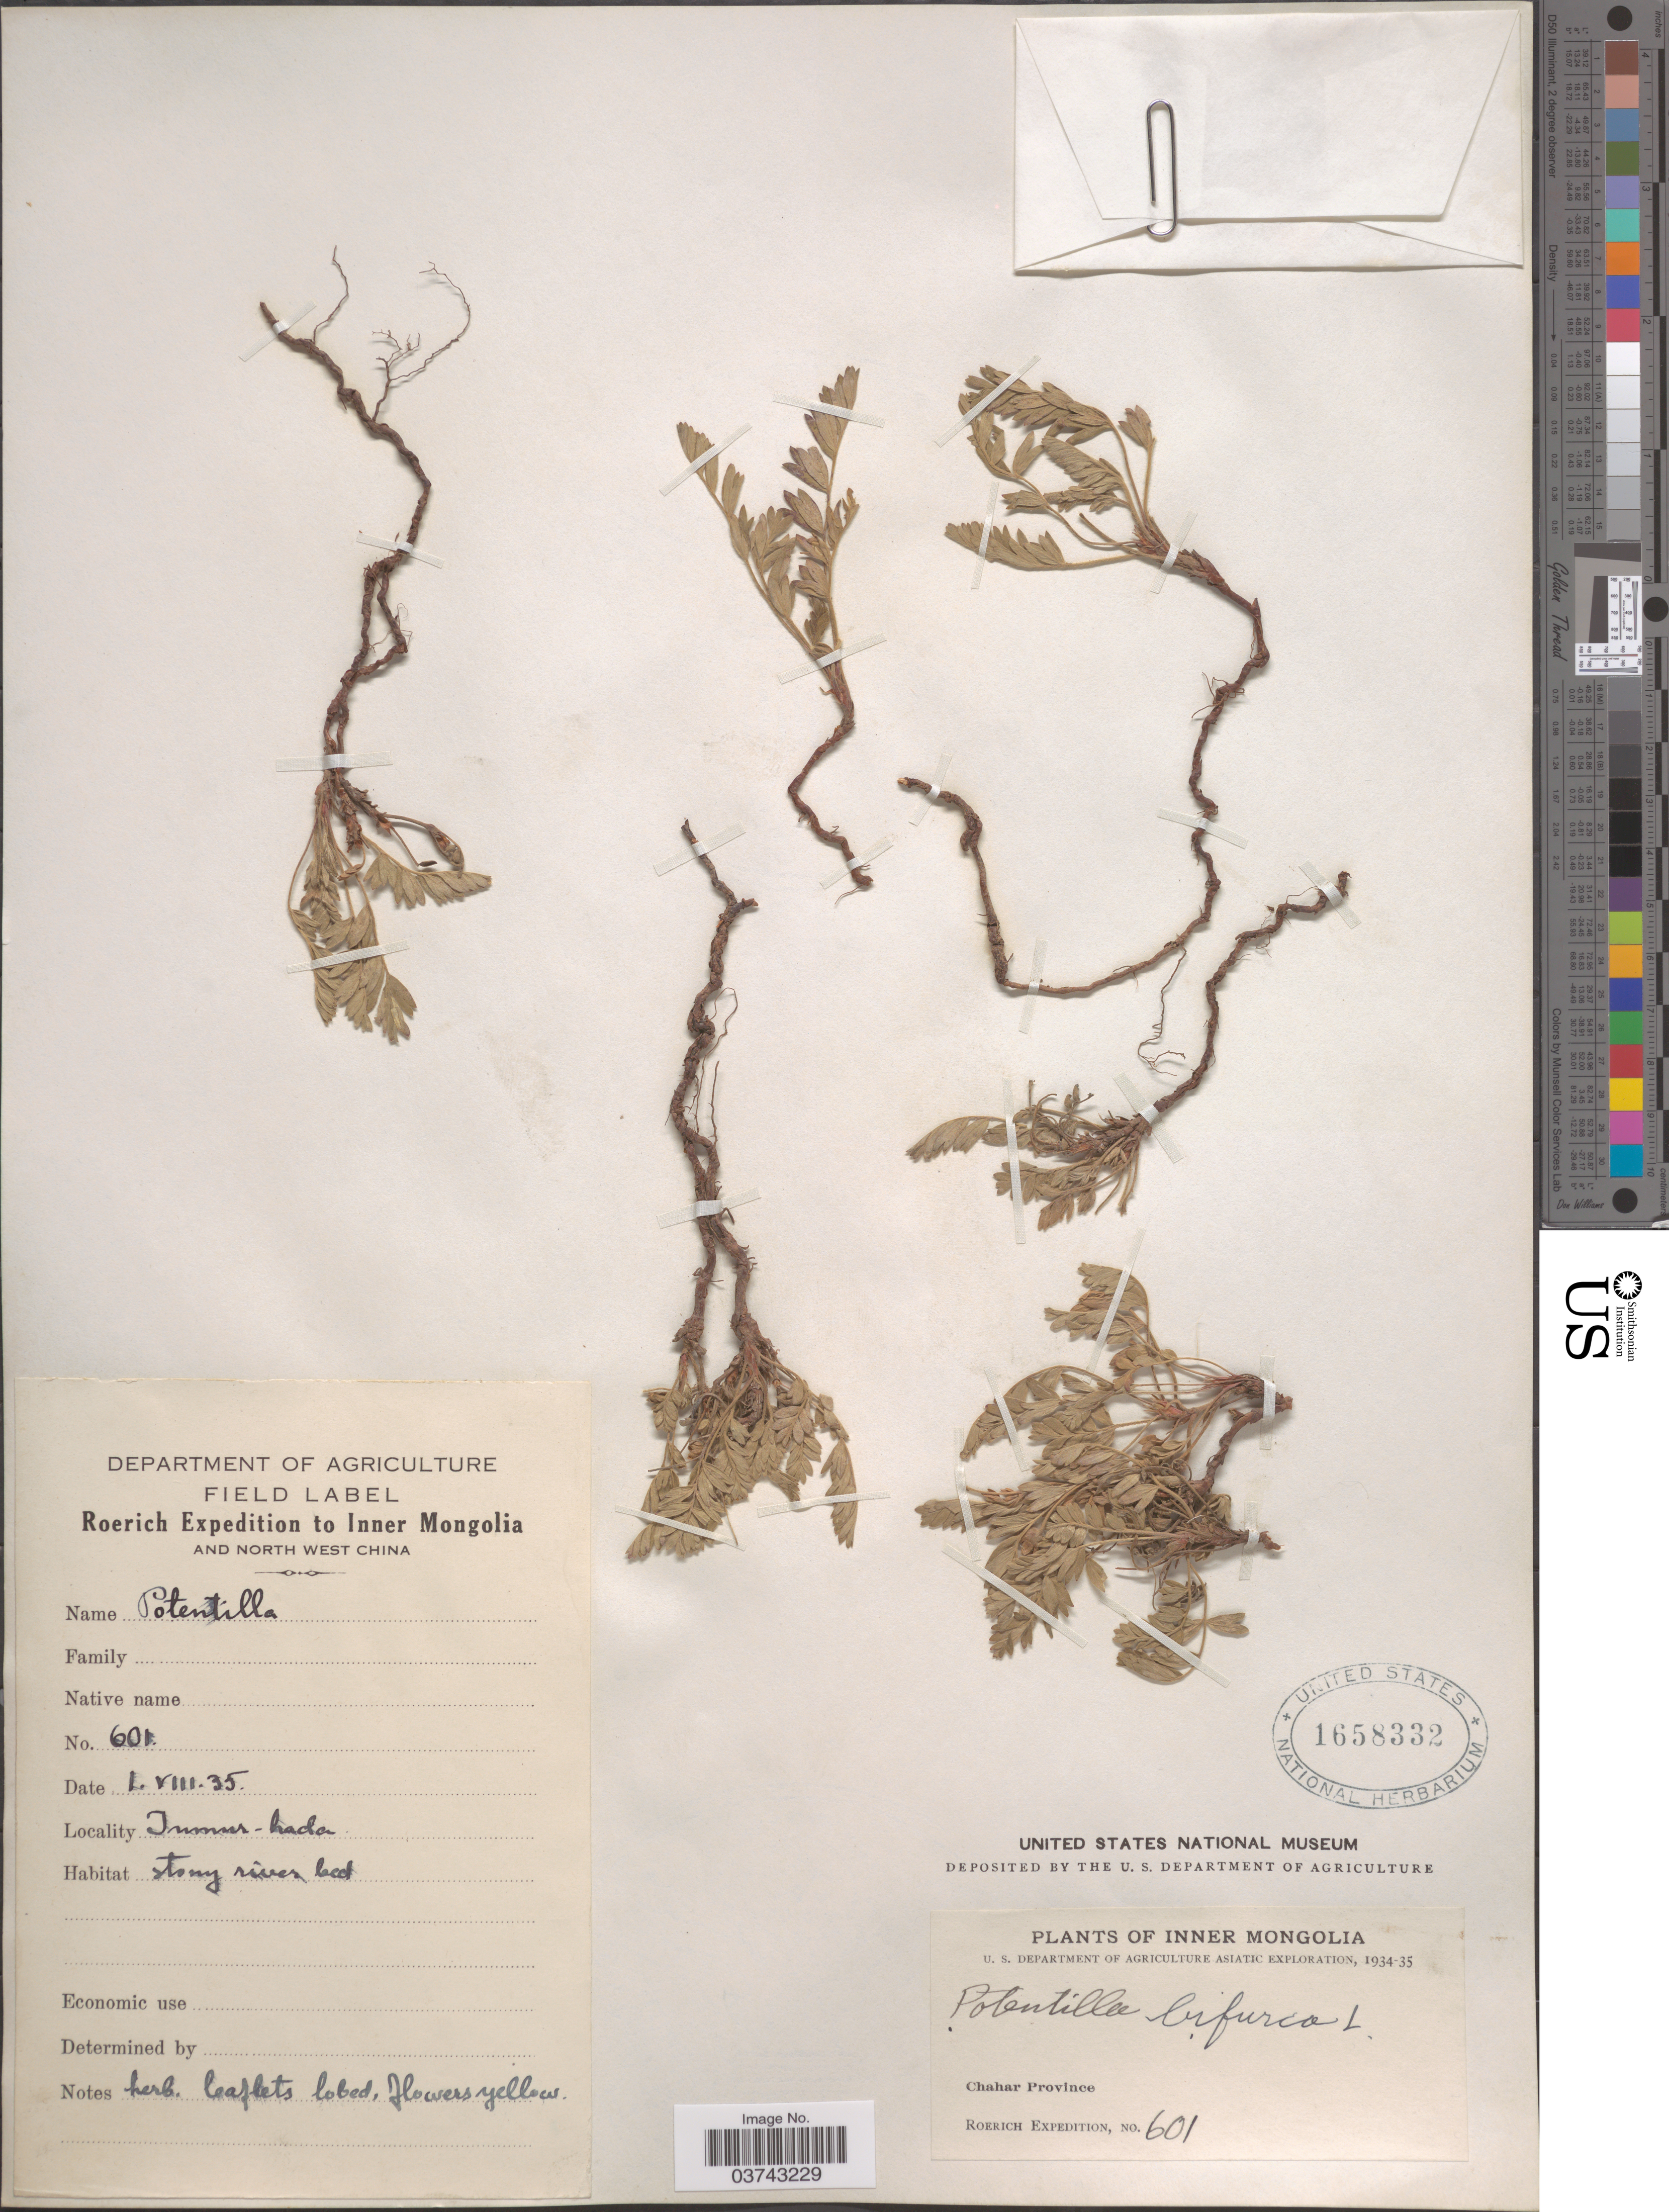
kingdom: Plantae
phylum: Tracheophyta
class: Magnoliopsida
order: Rosales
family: Rosaceae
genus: Sibbaldianthe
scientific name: Sibbaldianthe bifurca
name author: (L.) Kurtto & T. Erikss.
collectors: Roerich Expedition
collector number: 601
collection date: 1935-08-01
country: China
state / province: Nei Monggol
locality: Inner Mongolia and North West China. Chahar Province. Tumur-hada.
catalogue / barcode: US 1658332